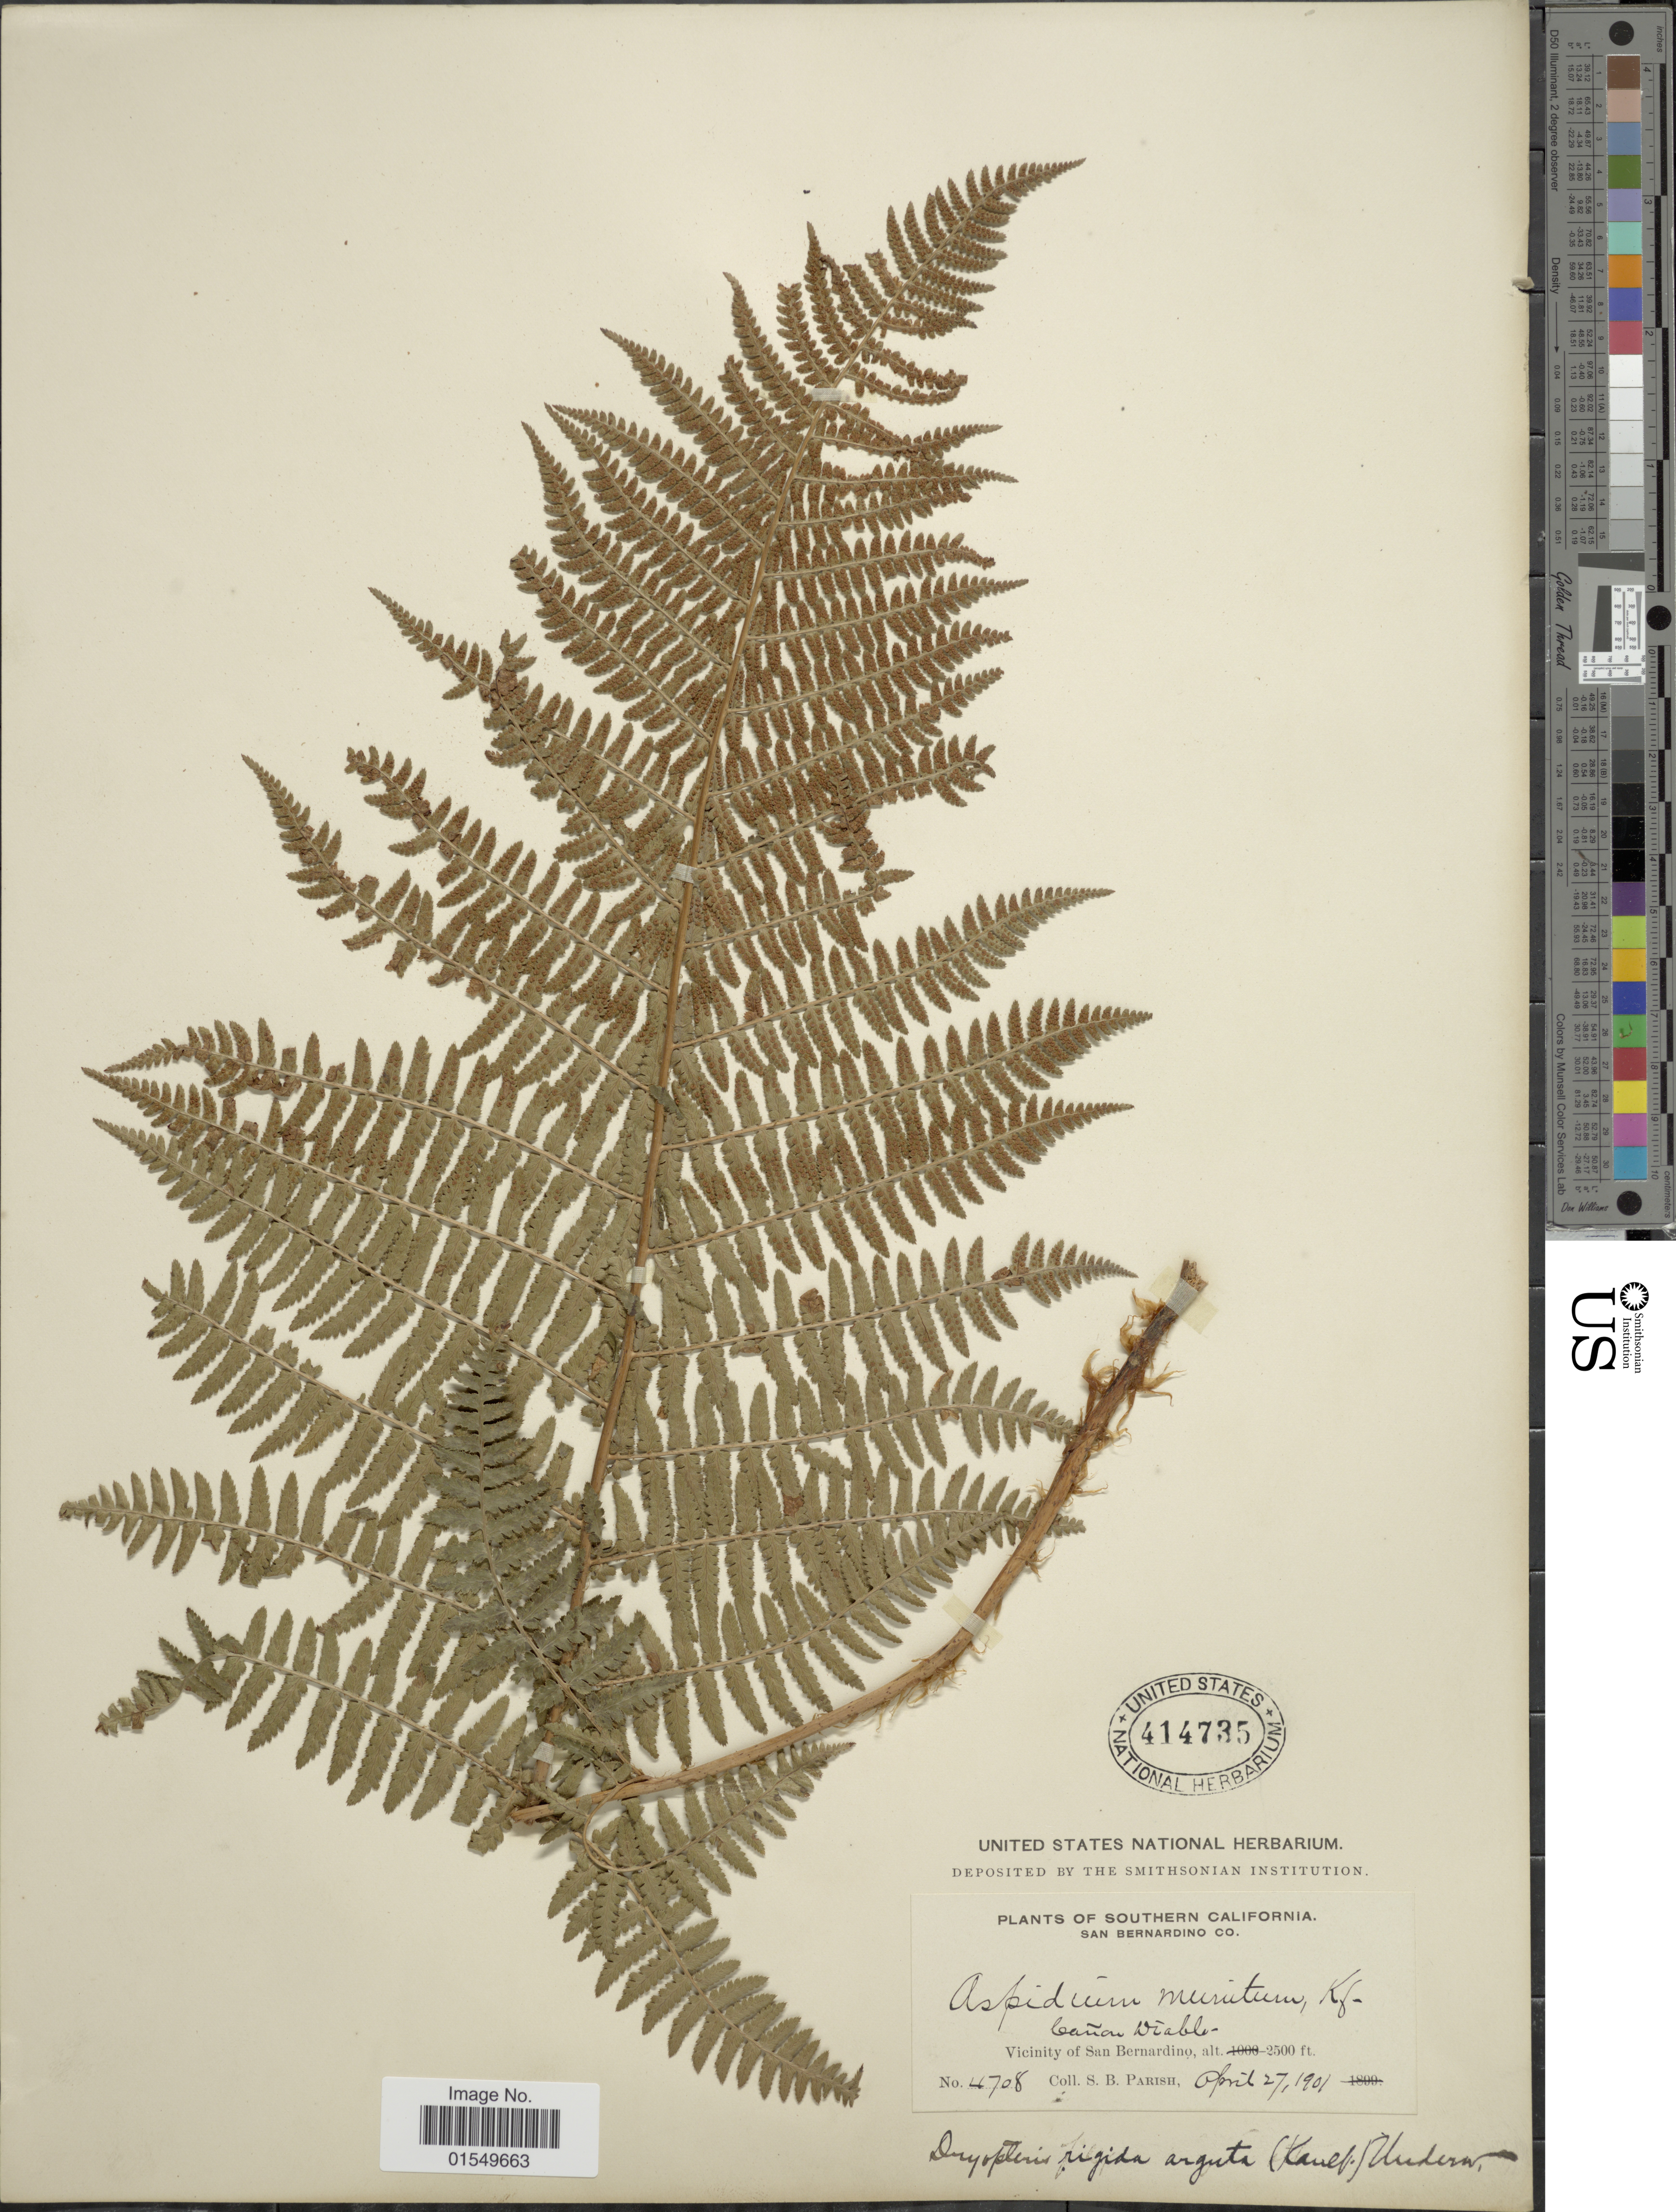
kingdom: Plantae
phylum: Tracheophyta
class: Polypodiopsida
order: Polypodiales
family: Dryopteridaceae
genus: Dryopteris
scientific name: Dryopteris arguta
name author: (Kaulf.) Maxon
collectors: S. B. Parish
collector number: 4708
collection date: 1901-04-27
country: United States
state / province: California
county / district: San Bernardino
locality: Southern California, San Bernardino Co., Canon Wiable, Vicinity of San Bernardino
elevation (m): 762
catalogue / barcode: US 414735